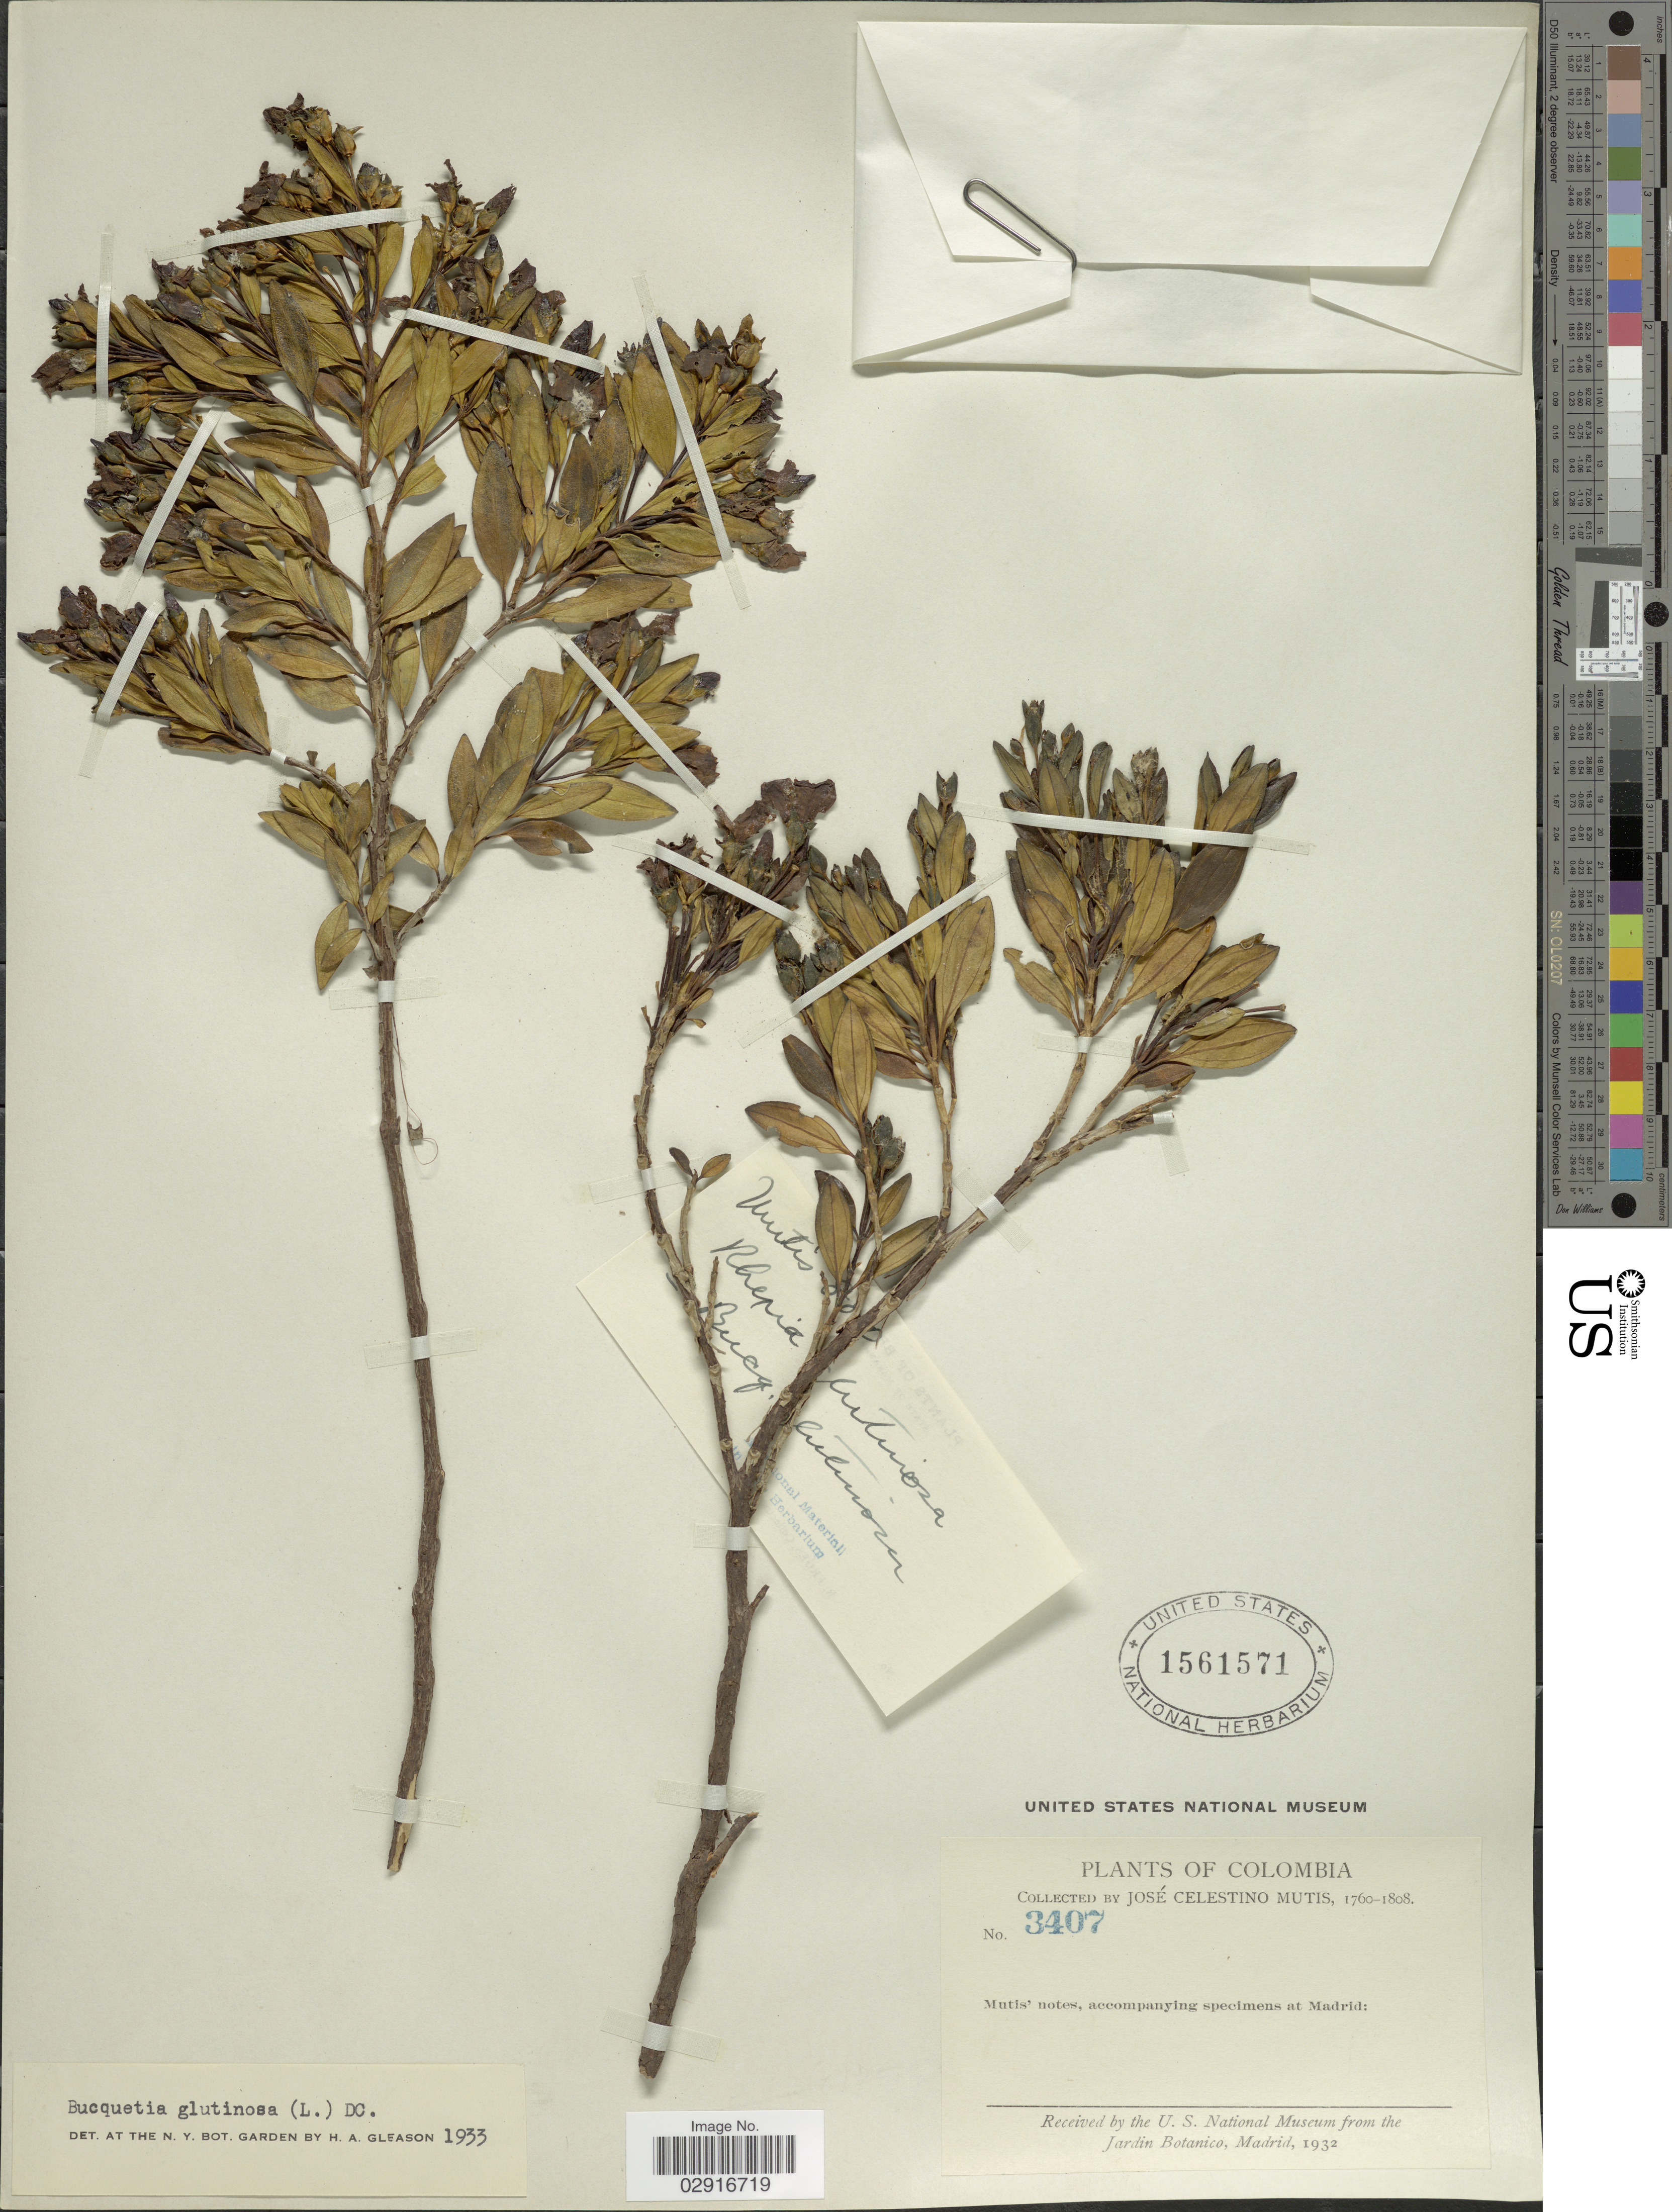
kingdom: Plantae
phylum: Tracheophyta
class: Magnoliopsida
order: Myrtales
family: Melastomataceae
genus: Bucquetia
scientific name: Bucquetia glutinosa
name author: DC.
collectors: J. C. B. Mutis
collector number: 3407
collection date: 1760/1808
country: Colombia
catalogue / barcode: US 1561571